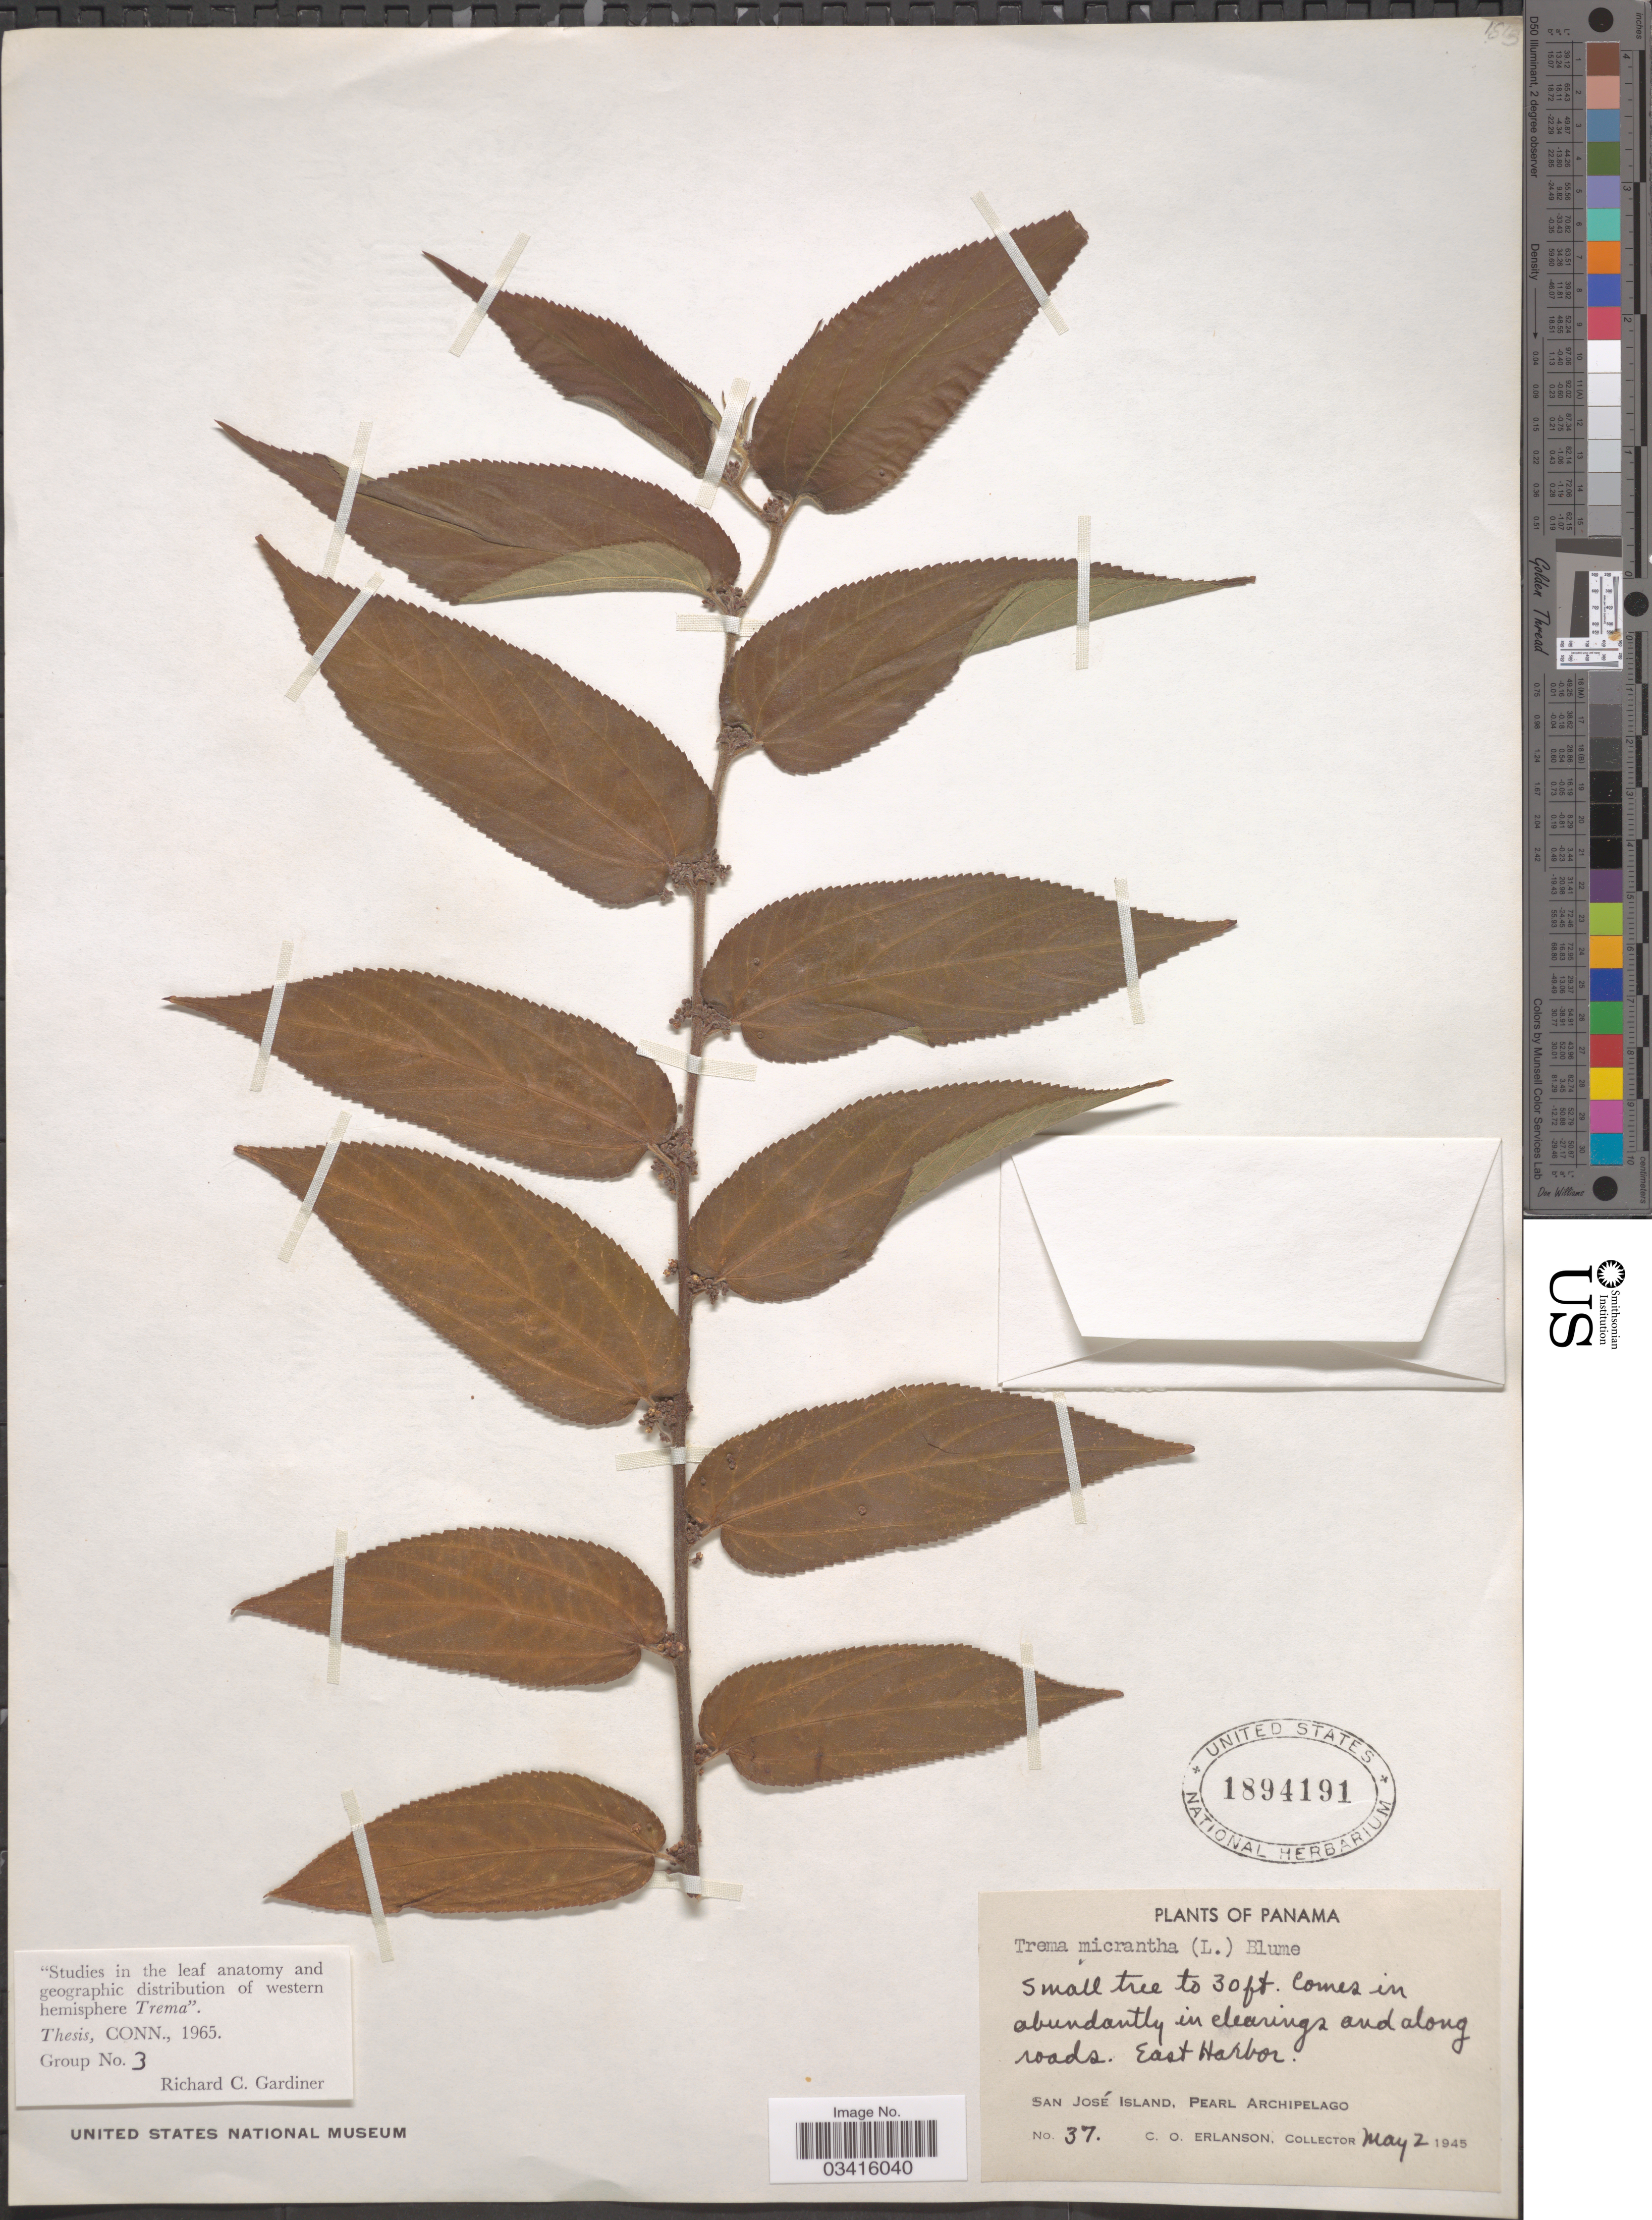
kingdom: Plantae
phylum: Tracheophyta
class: Magnoliopsida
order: Rosales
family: Cannabaceae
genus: Trema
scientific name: Trema micranthum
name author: (L.) Blume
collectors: C. O. Erlanson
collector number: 37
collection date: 1945-05-02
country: Panama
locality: East Harbor. San José Island. Pearl Archipelago.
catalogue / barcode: US 1894191